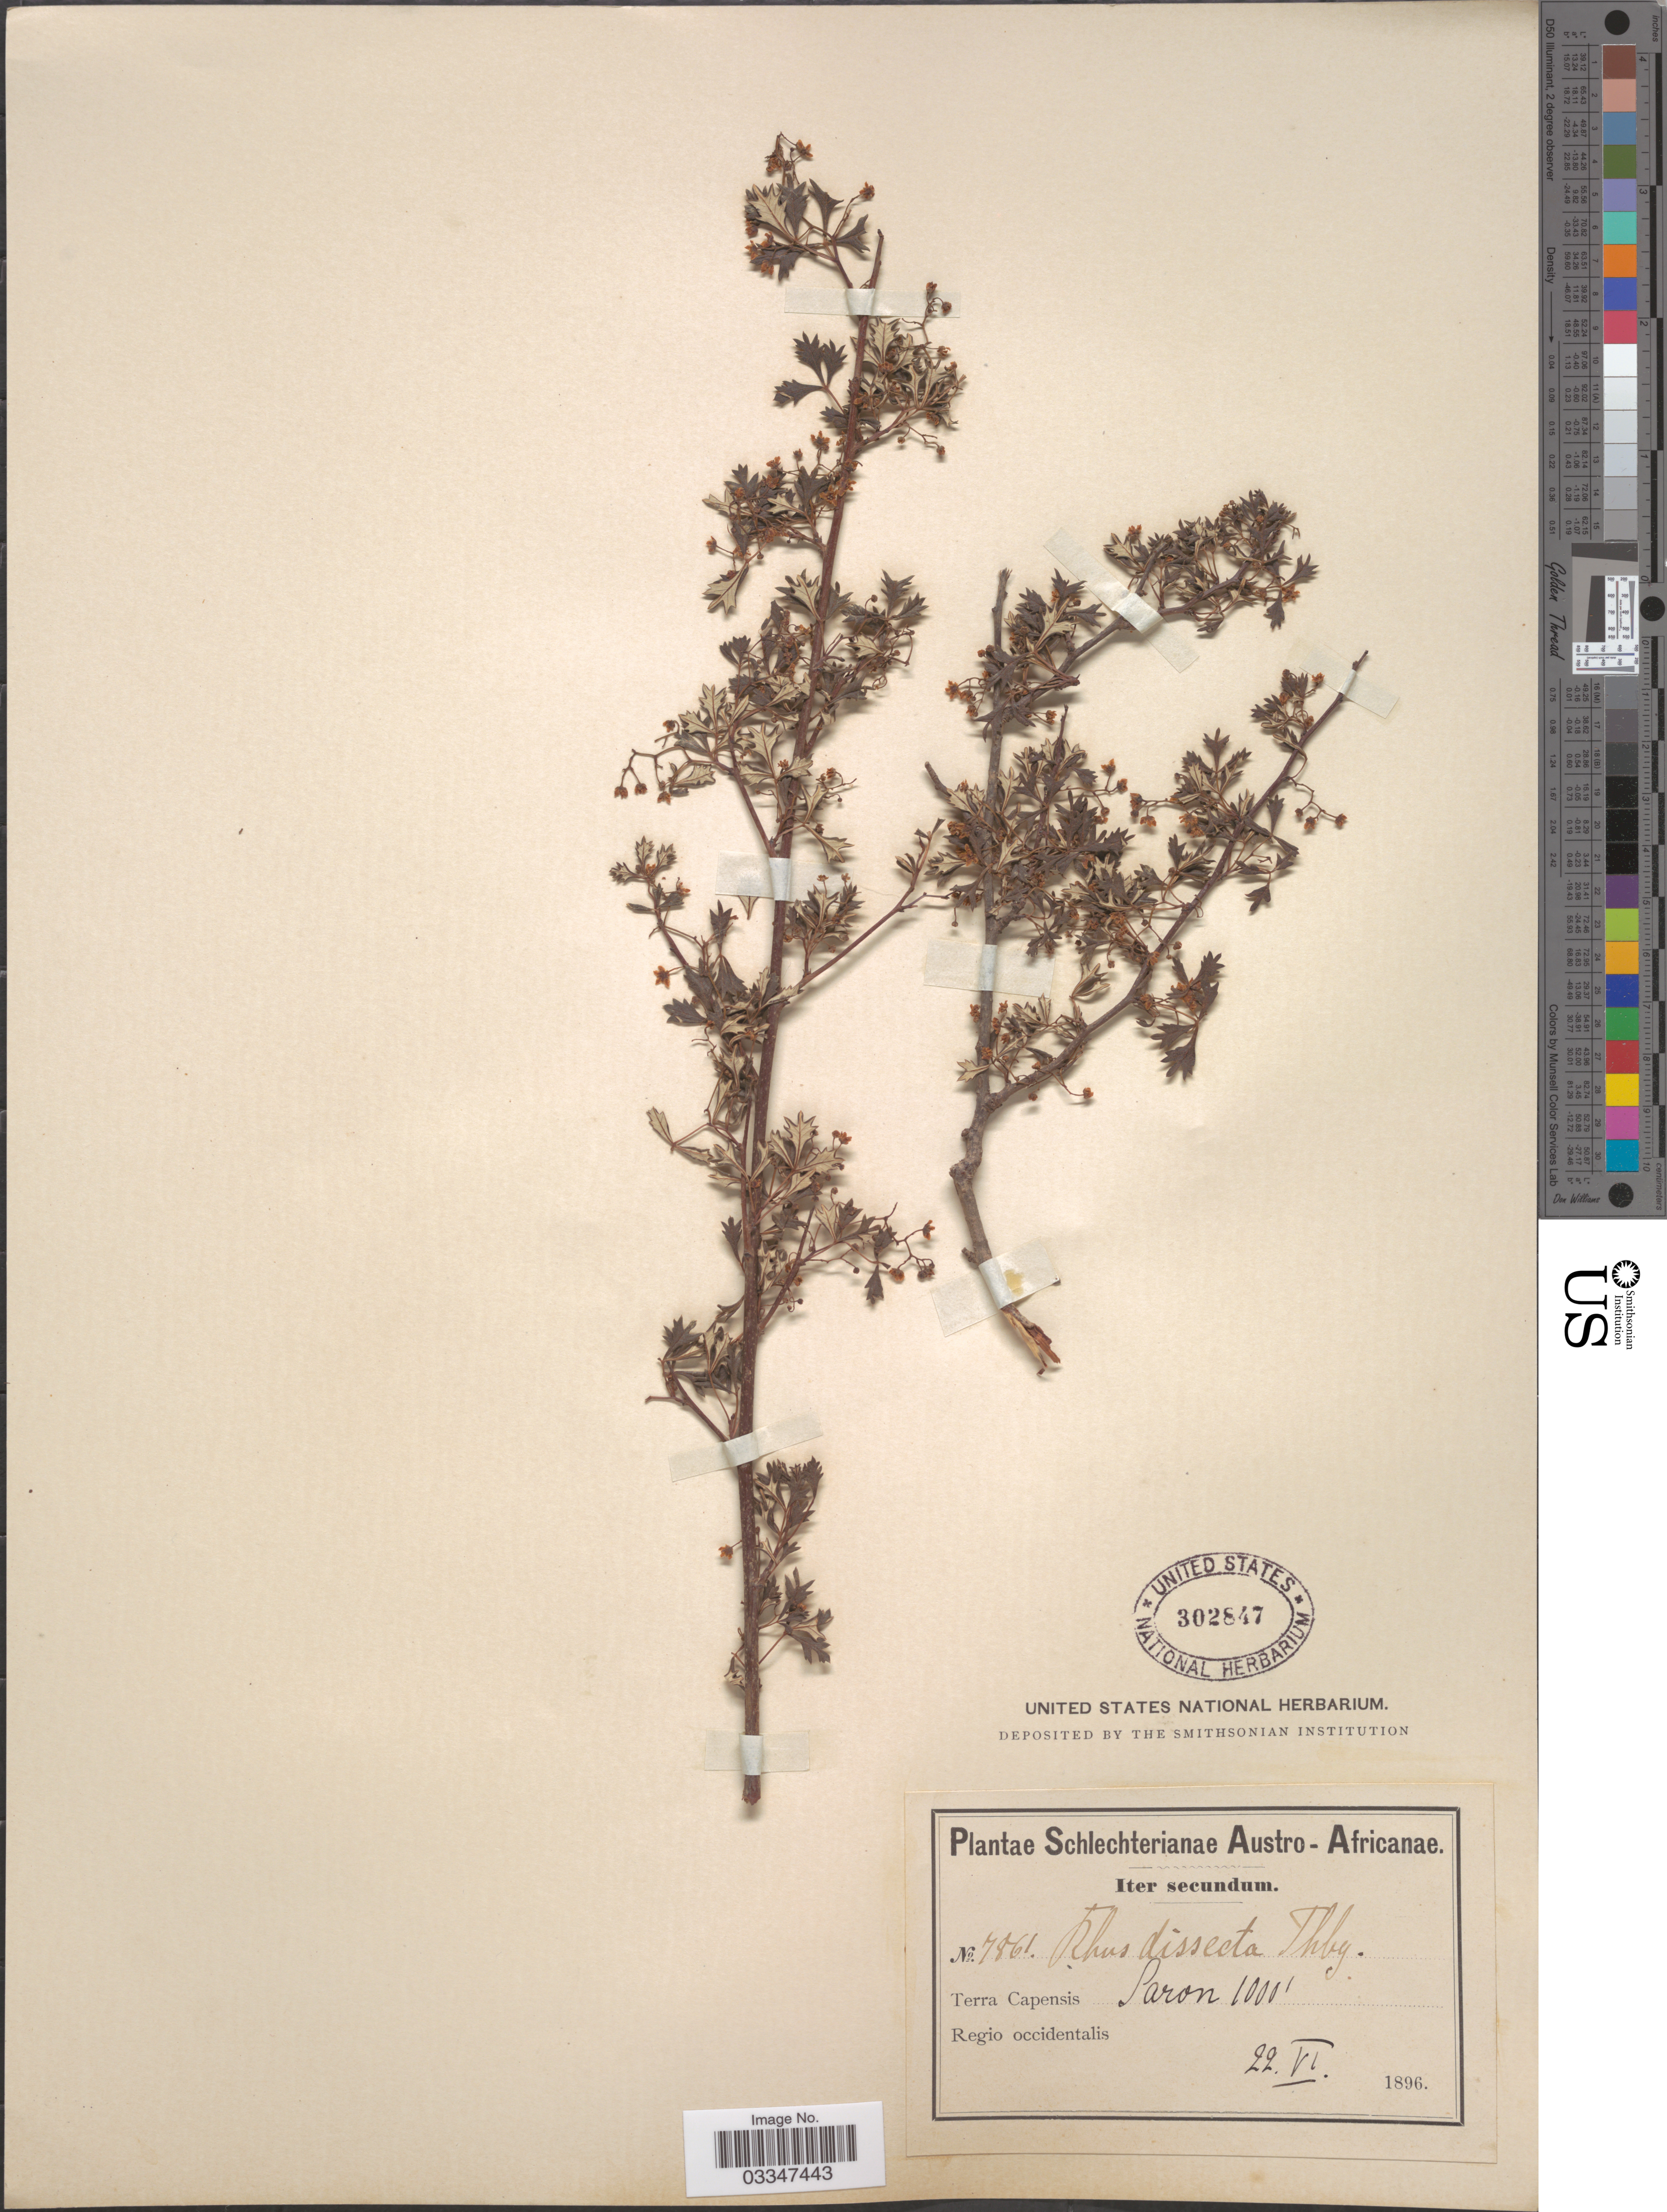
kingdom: Plantae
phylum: Tracheophyta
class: Magnoliopsida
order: Sapindales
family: Anacardiaceae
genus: Rhus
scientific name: Rhus dissecta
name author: Thunb.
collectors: Schlechter, --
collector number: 7861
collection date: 1896-06-22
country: South Africa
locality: Austro-Africanae. Terra Capensis. Regio occidentalis. Saron.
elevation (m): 305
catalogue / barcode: US 302847